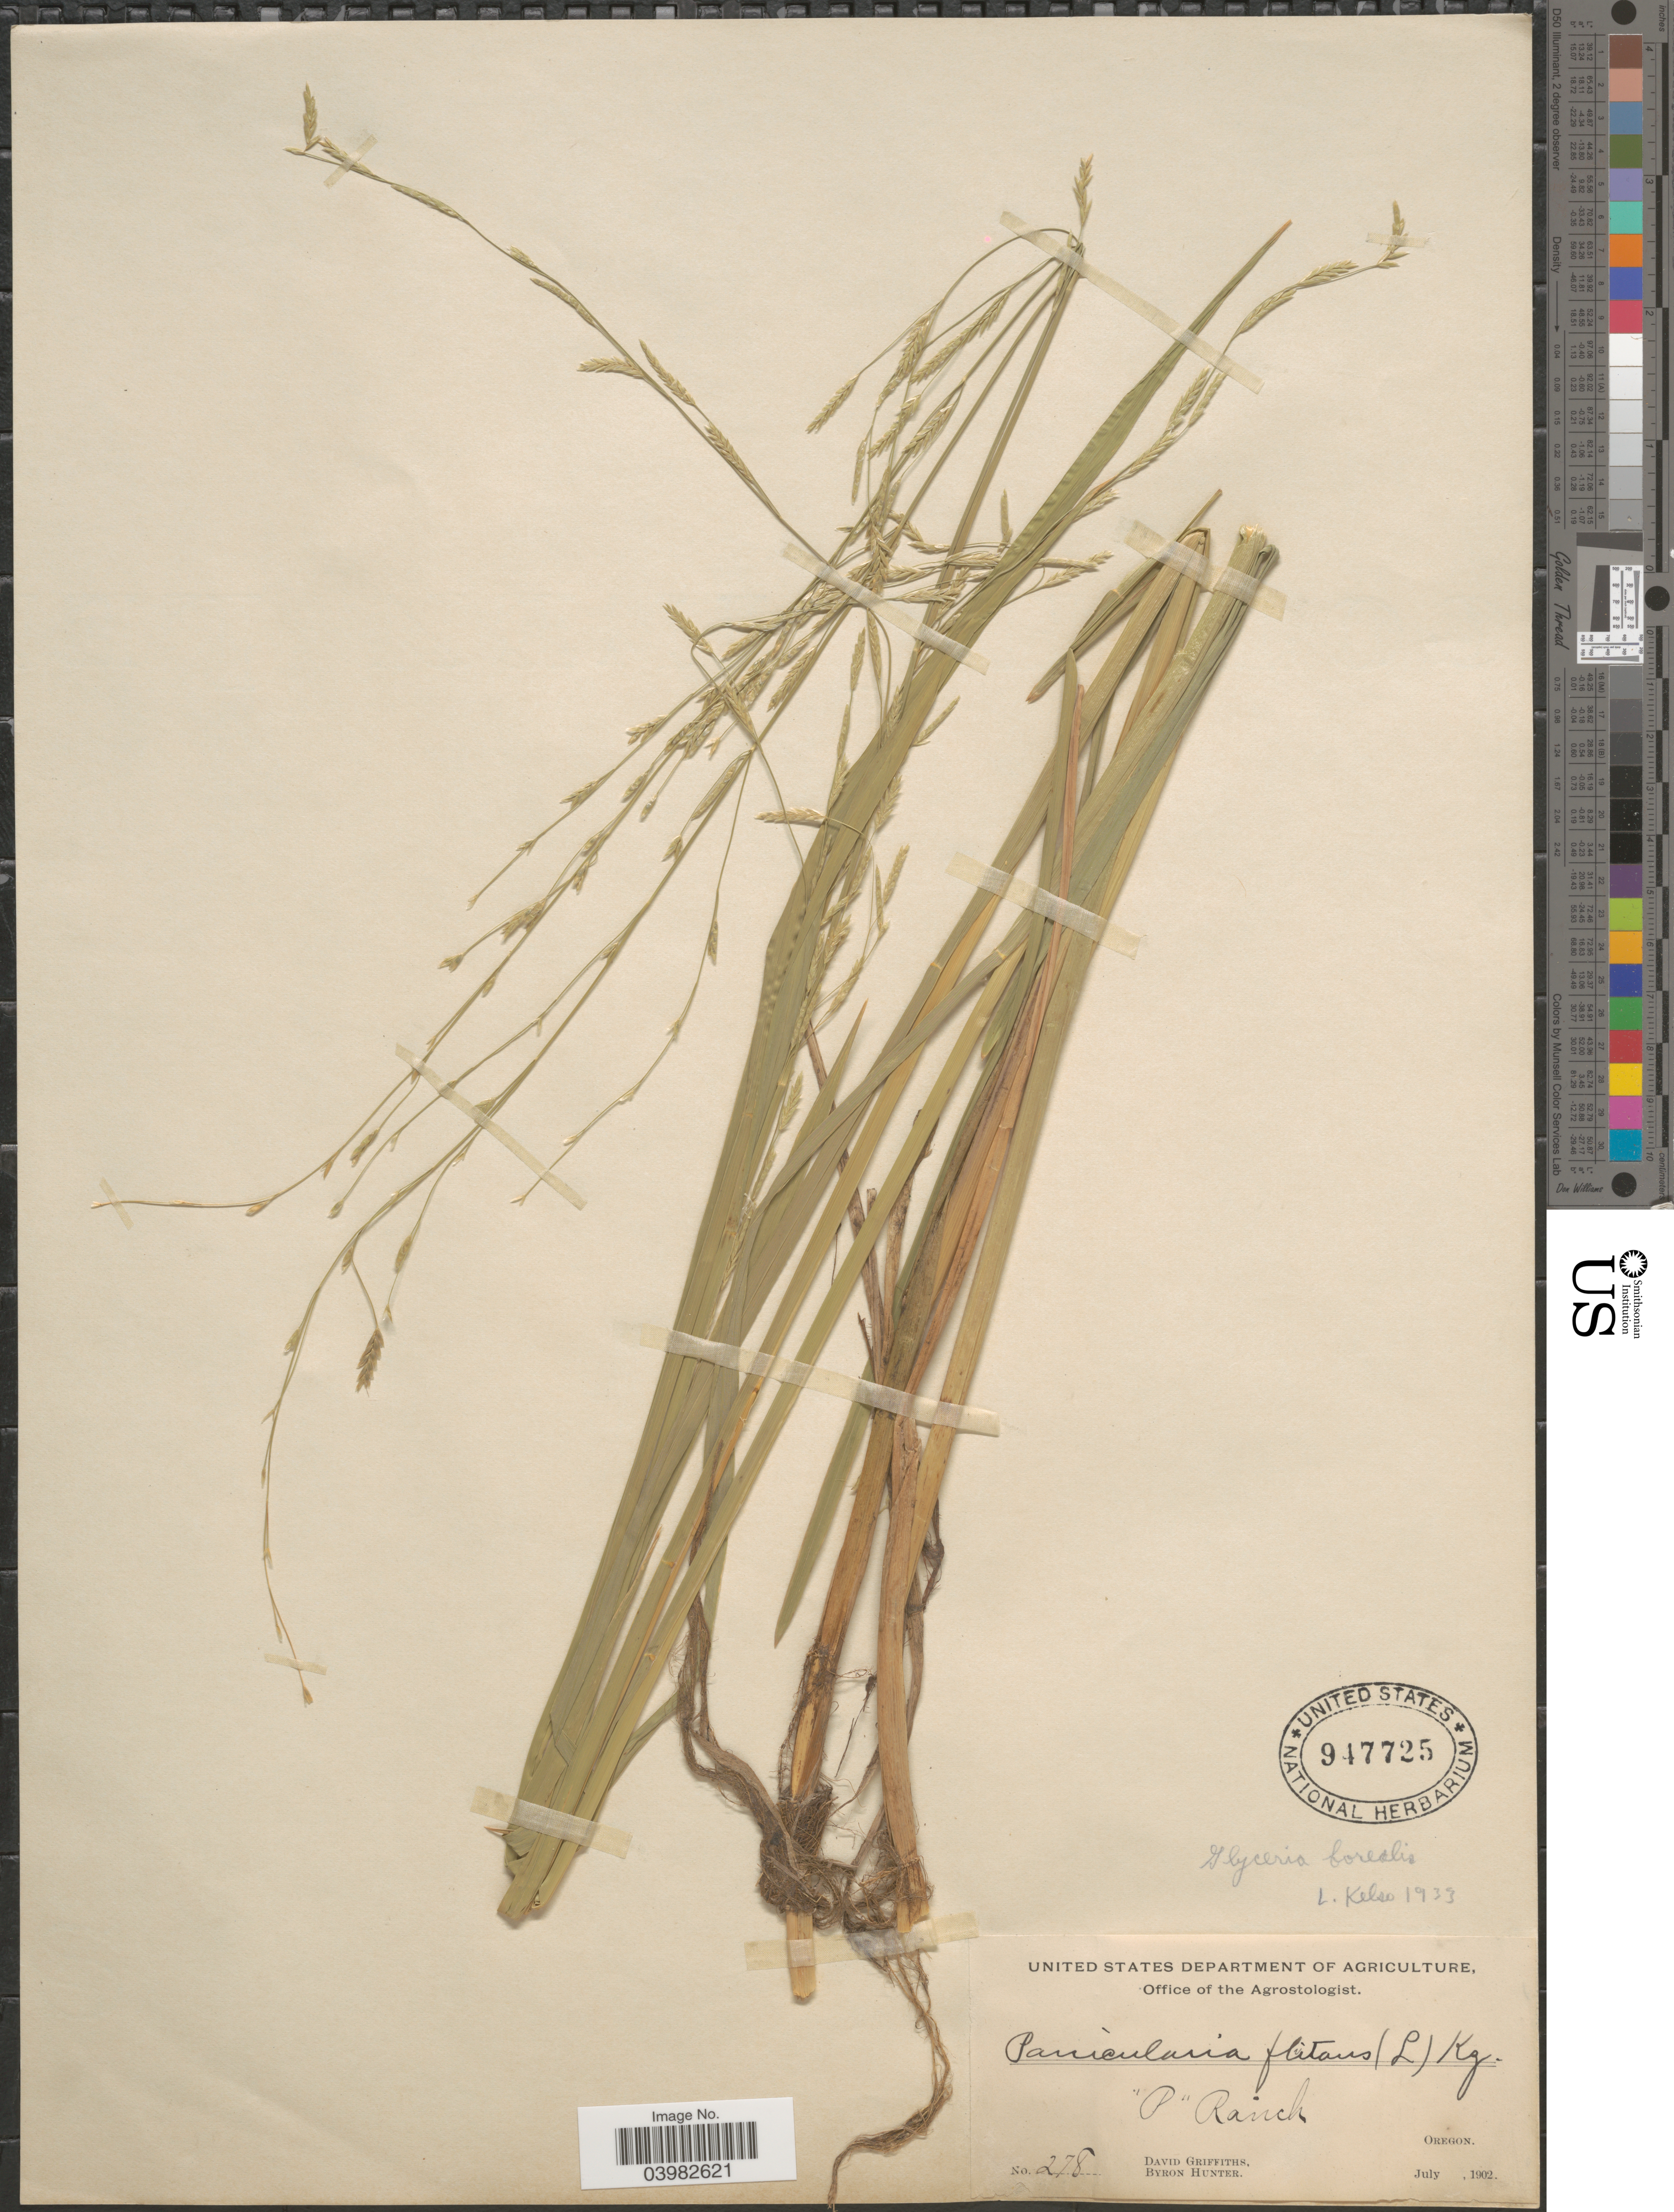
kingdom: Plantae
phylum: Tracheophyta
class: Liliopsida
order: Poales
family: Poaceae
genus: Glyceria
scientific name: Glyceria borealis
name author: (Nash) Batchelder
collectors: D. Griffiths & B. Hunter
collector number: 278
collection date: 1902-07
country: United States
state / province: Oregon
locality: P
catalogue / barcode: US 947725